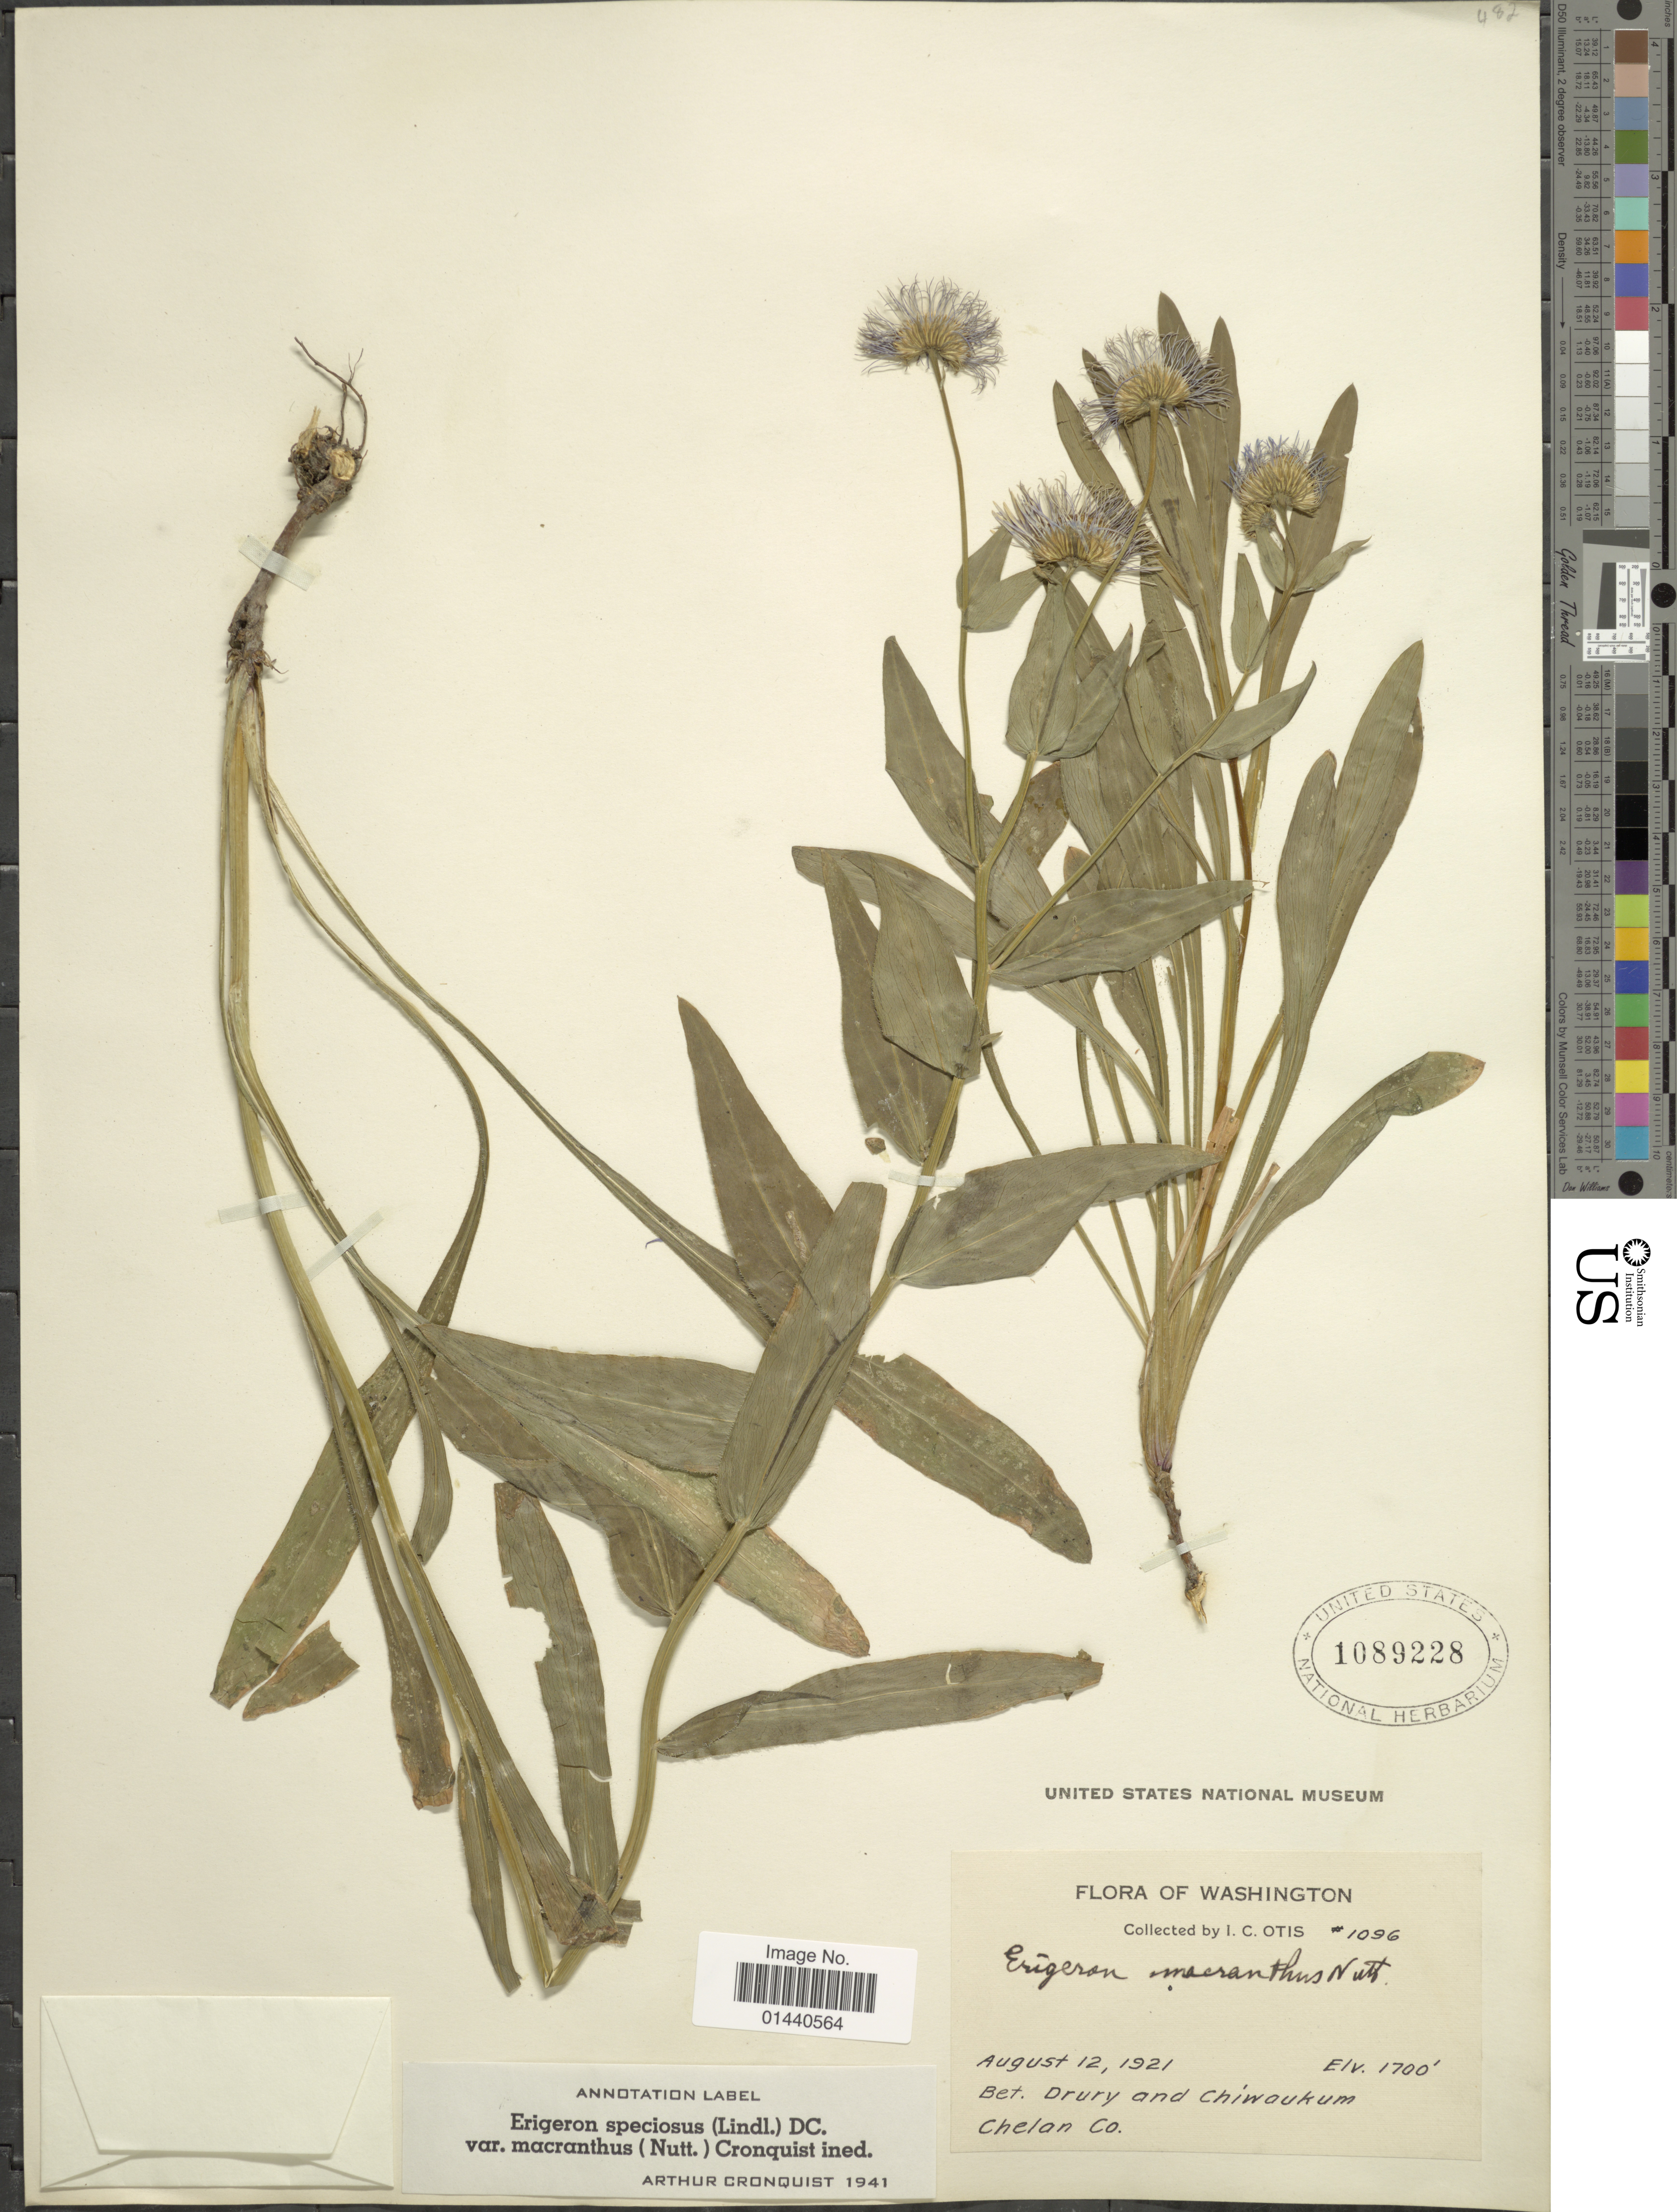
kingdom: Plantae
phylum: Tracheophyta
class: Magnoliopsida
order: Asterales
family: Asteraceae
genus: Erigeron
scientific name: Erigeron speciosus var. macranthus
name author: (Nutt.) Cronq.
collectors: I. C. Otis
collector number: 1096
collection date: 1921-08-12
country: United States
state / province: Washington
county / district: Chelan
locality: Bet. Drury and Chiwaukum. Chelan Co.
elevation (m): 518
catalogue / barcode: US 1089228